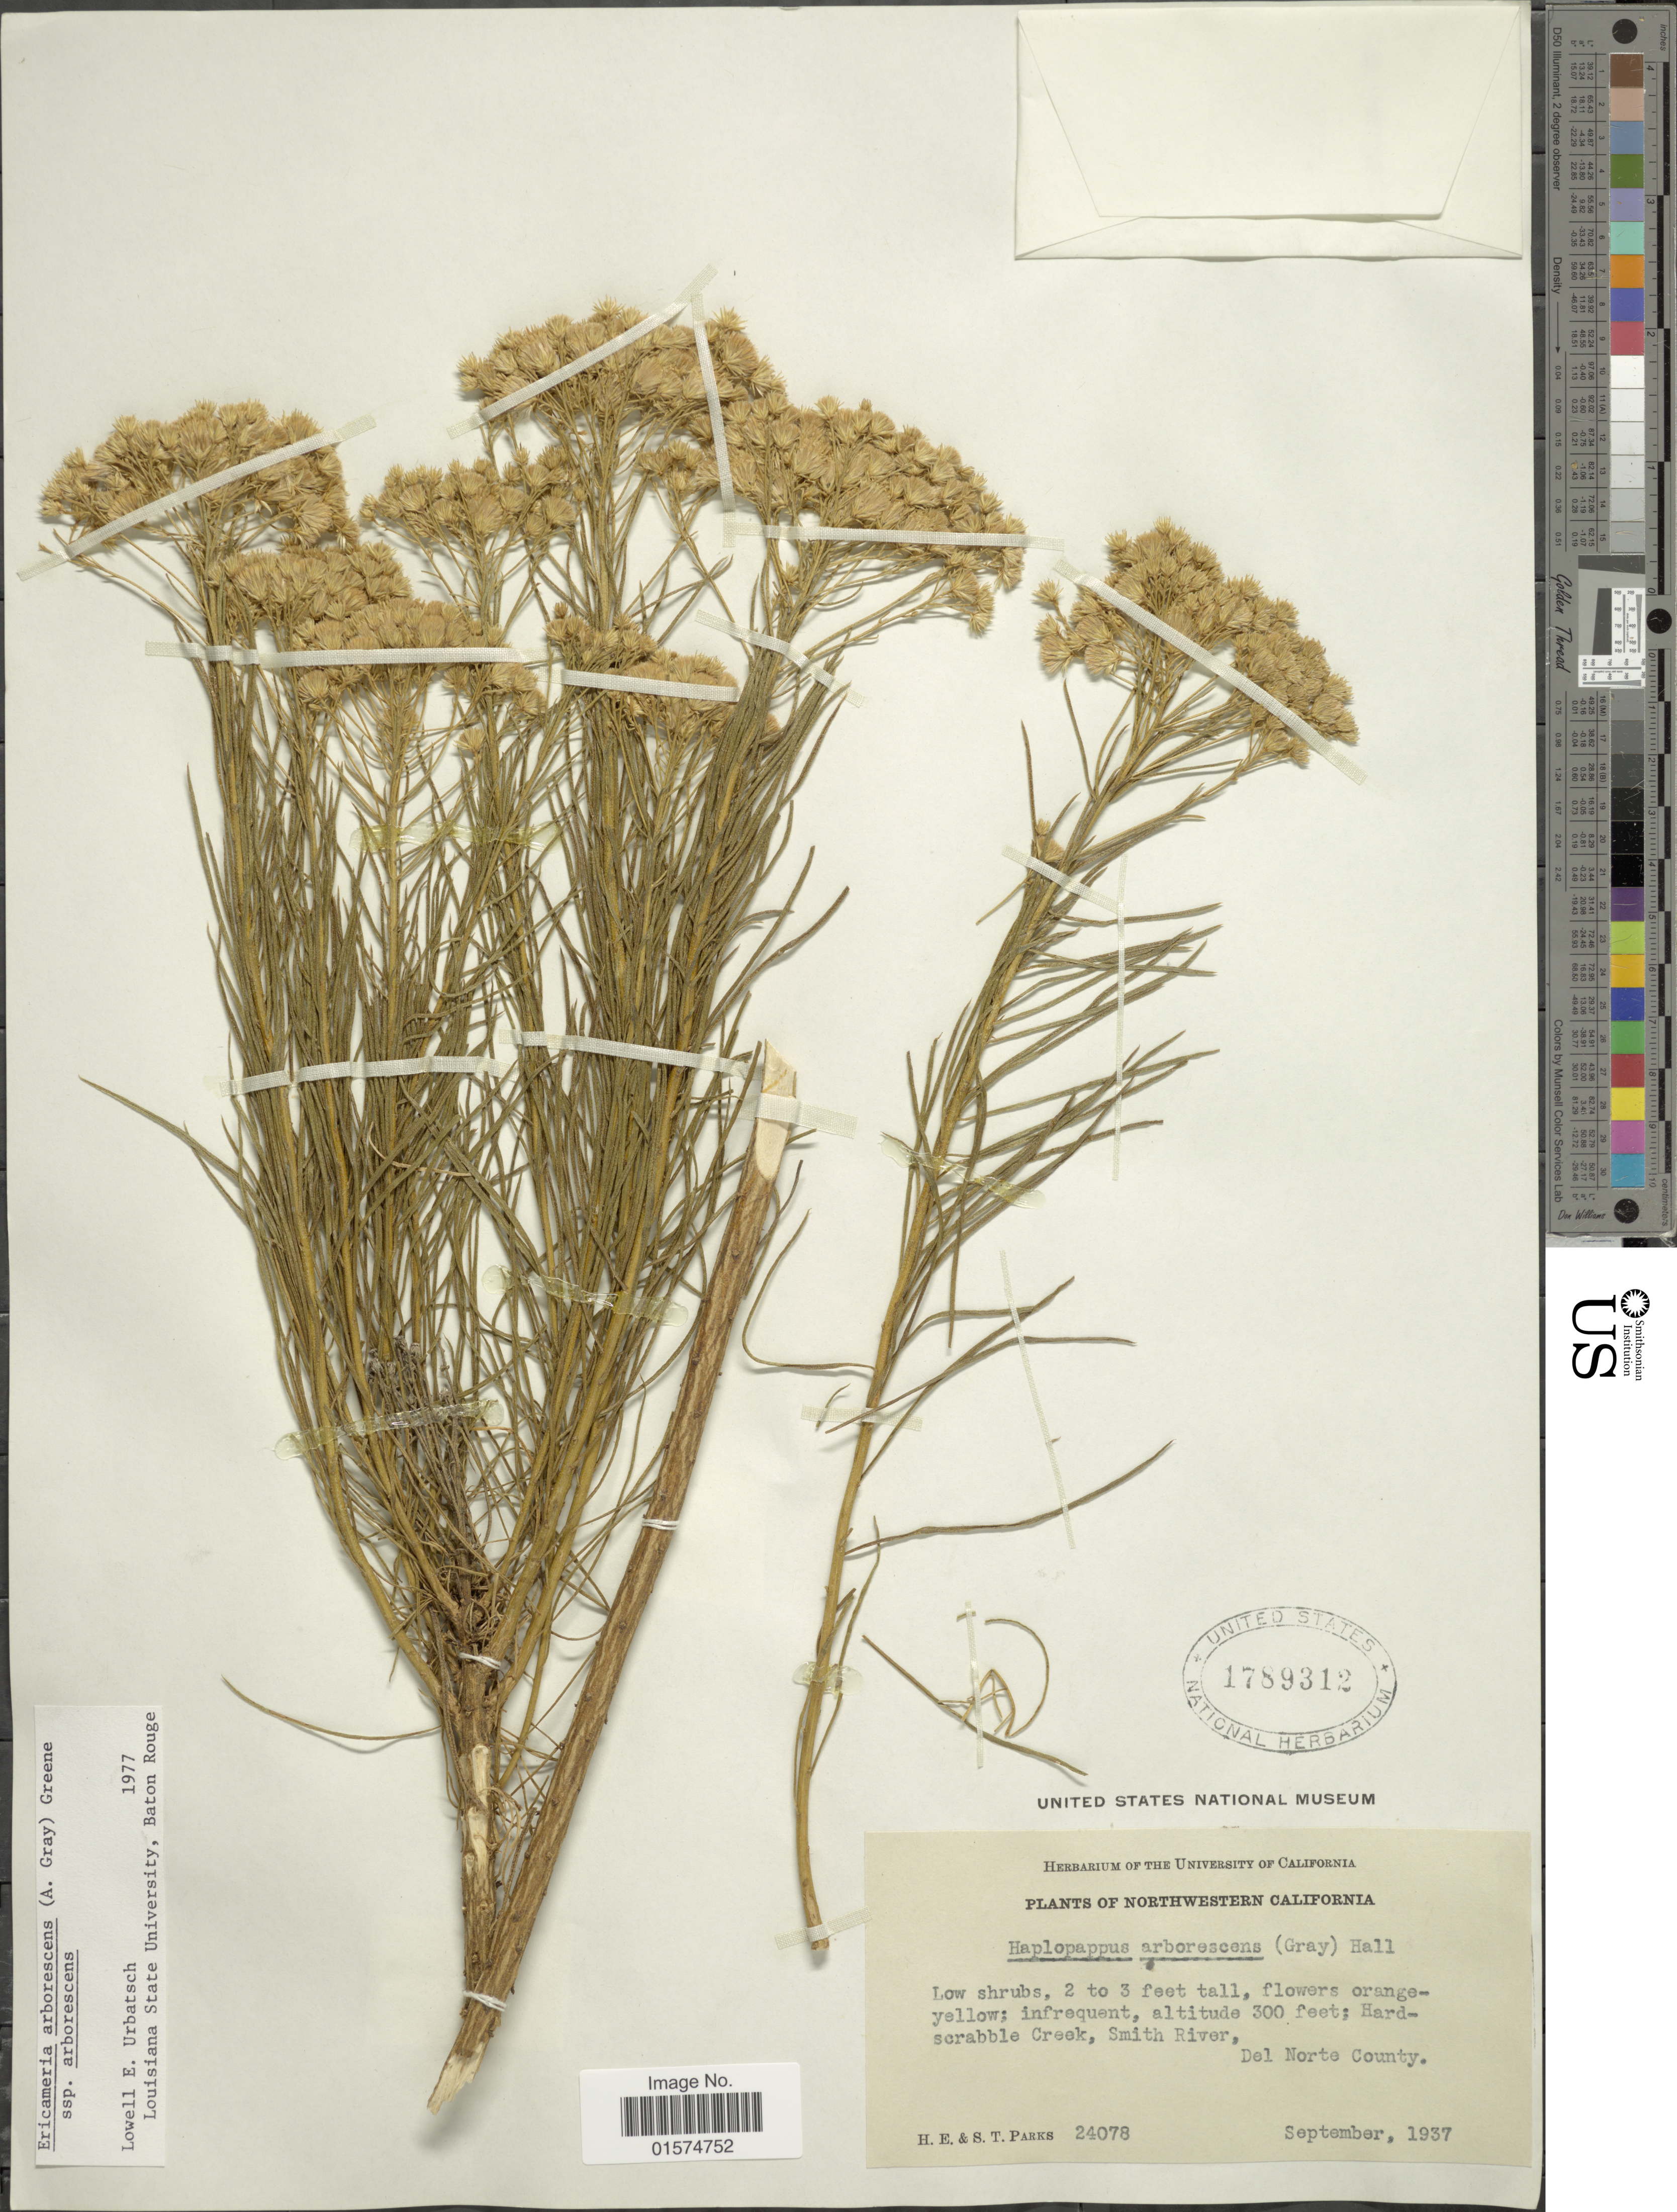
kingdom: Plantae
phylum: Tracheophyta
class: Magnoliopsida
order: Asterales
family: Asteraceae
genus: Ericameria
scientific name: Ericameria arborescens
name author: (A. Gray) Greene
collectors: H. E. Parks & S. Parks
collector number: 24078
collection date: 1937-09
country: United States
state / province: California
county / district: Del Norte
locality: Northwestern California. Hardscrabble Creek, Smith River, Del Norte County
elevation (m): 91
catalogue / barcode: US 1789312